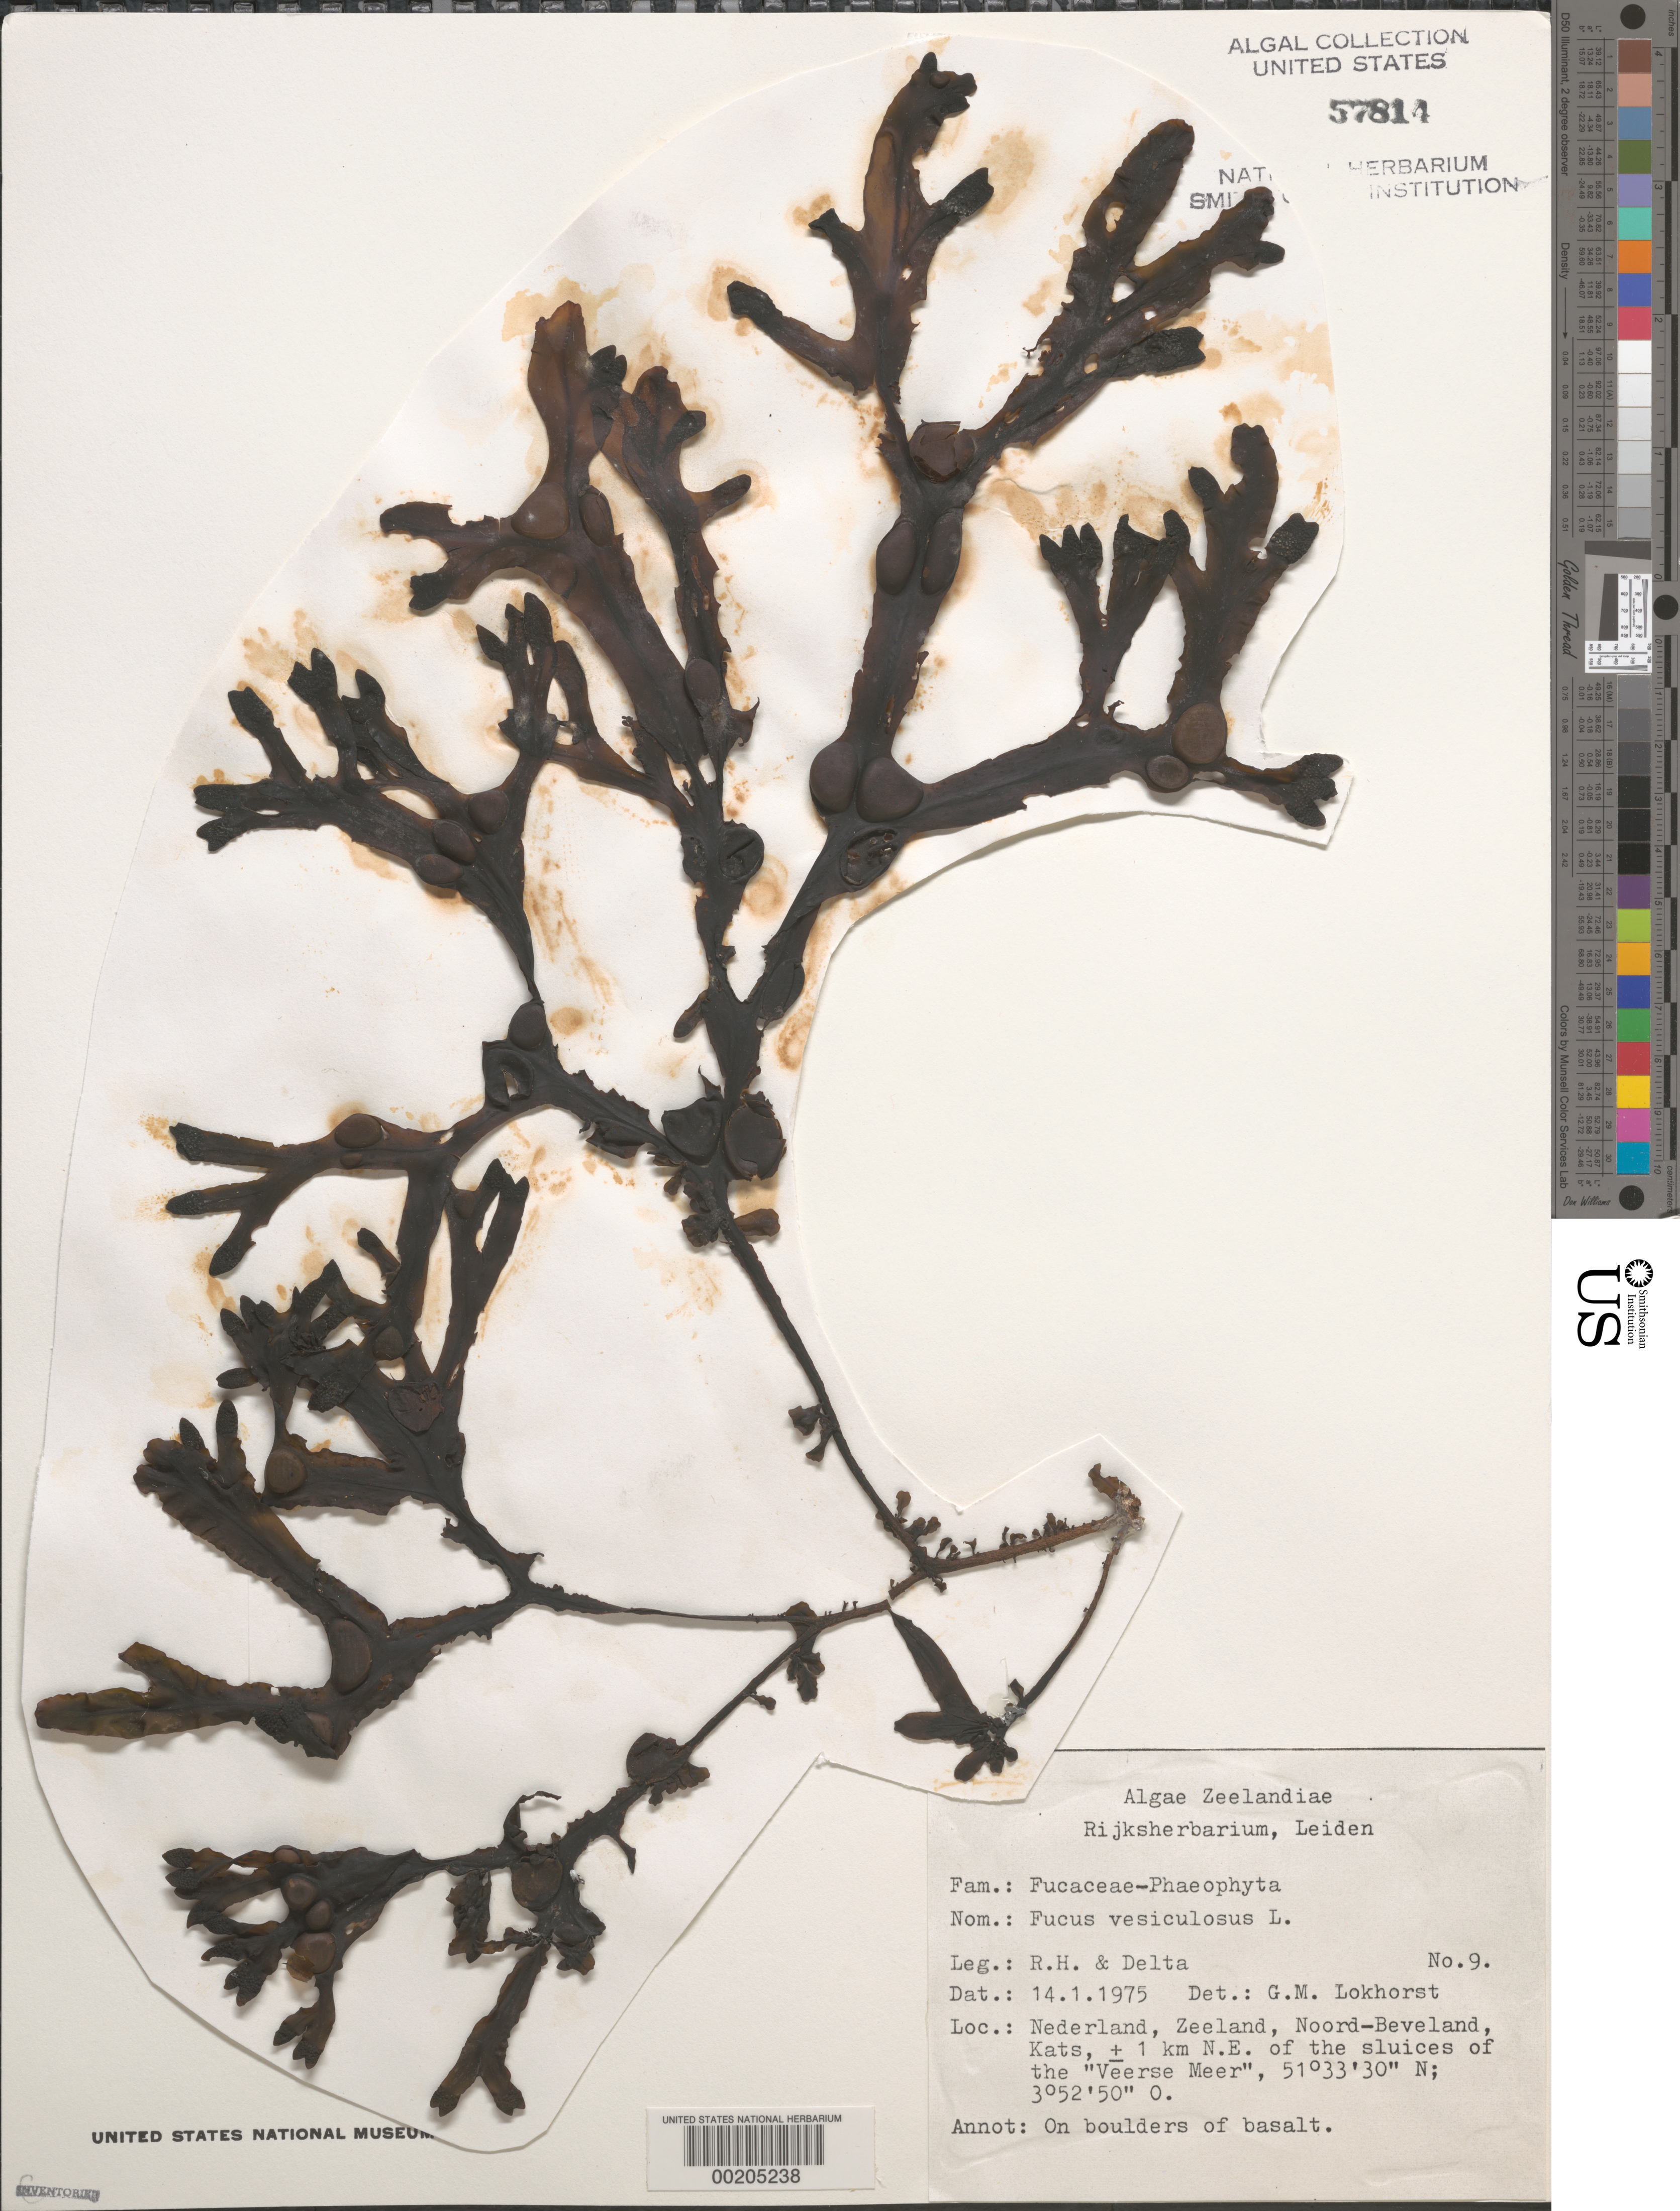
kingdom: Chromista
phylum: Ochrophyta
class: Phaeophyceae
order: Fucales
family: Fucaceae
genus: Fucus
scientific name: Fucus vesiculosus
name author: L.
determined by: Lokhorst, G. M.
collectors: R.H. & Delta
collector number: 9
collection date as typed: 14 Jan 1975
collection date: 1975-01-14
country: Netherlands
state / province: Zeeland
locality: Noord-beveland, kats, ca. 1 km northeast of veerse meer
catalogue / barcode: US 57814